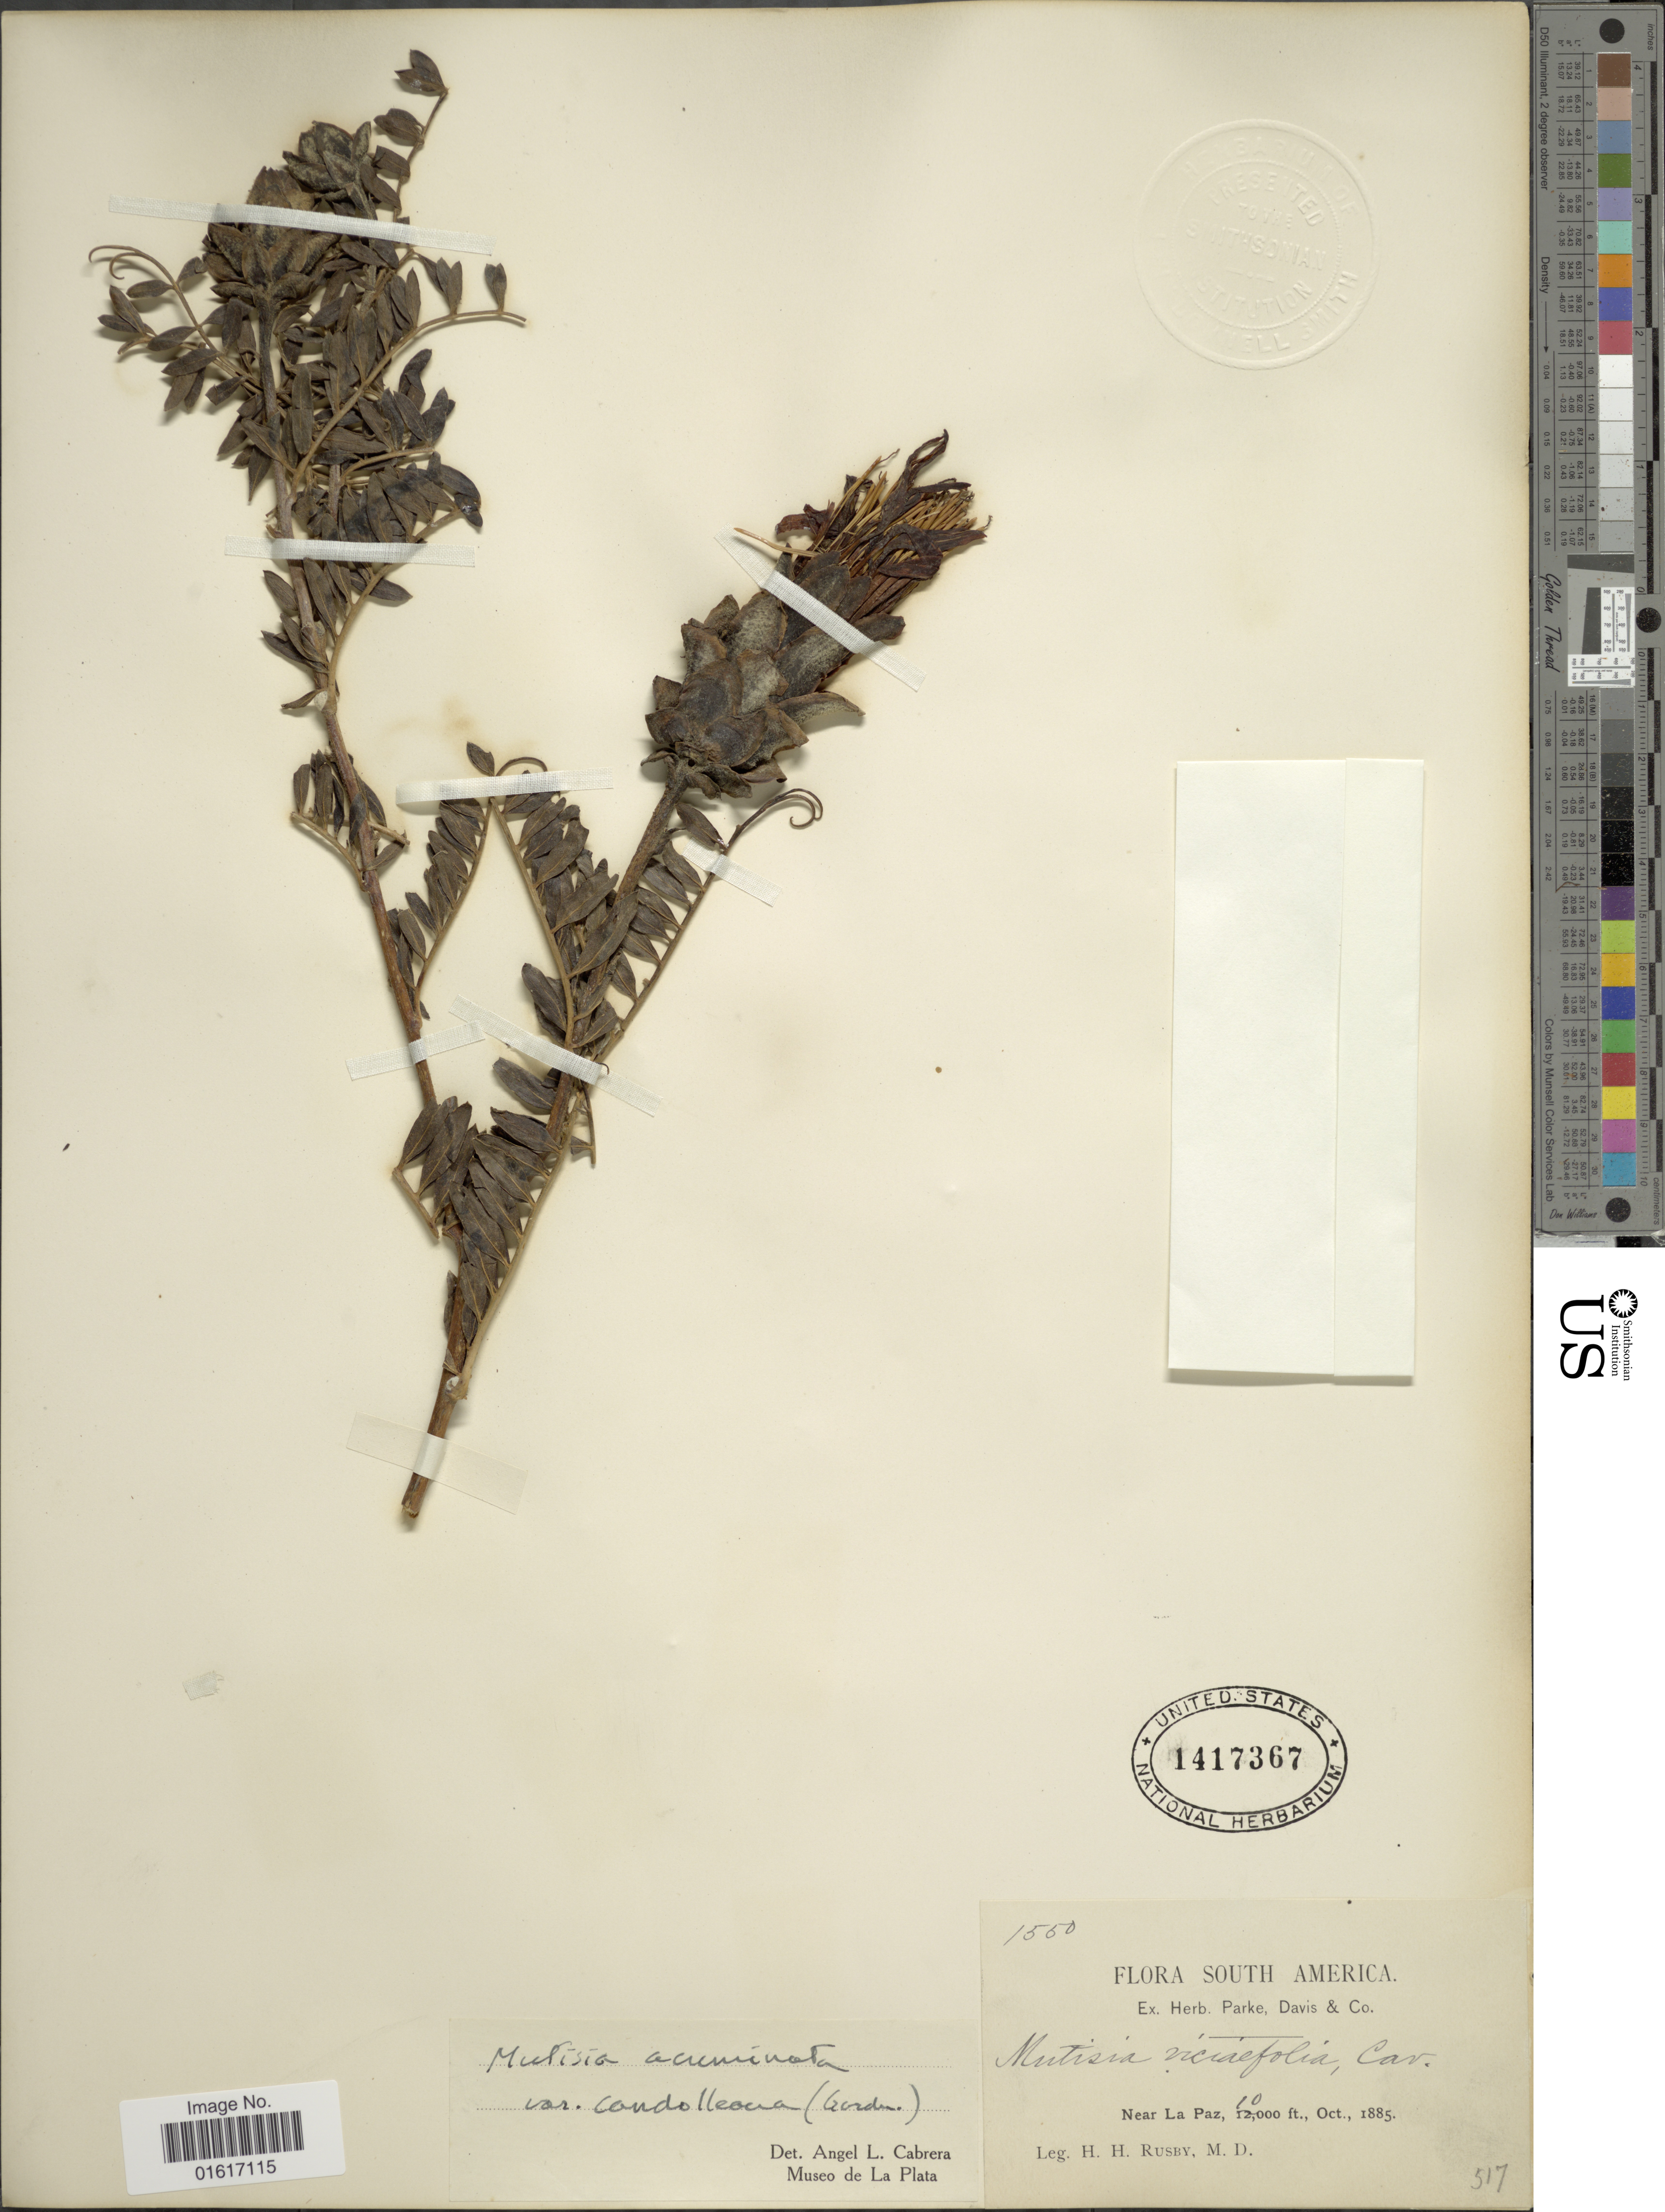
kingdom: Plantae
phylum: Tracheophyta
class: Magnoliopsida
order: Asterales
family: Asteraceae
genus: Mutisia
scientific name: Mutisia acuminata var. candolleana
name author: (Fielding & Gardner) Cabrera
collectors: H. H. Rusby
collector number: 1550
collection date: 1885-10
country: Bolivia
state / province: La Paz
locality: Near La Paz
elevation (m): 3048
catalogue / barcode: US 1417367